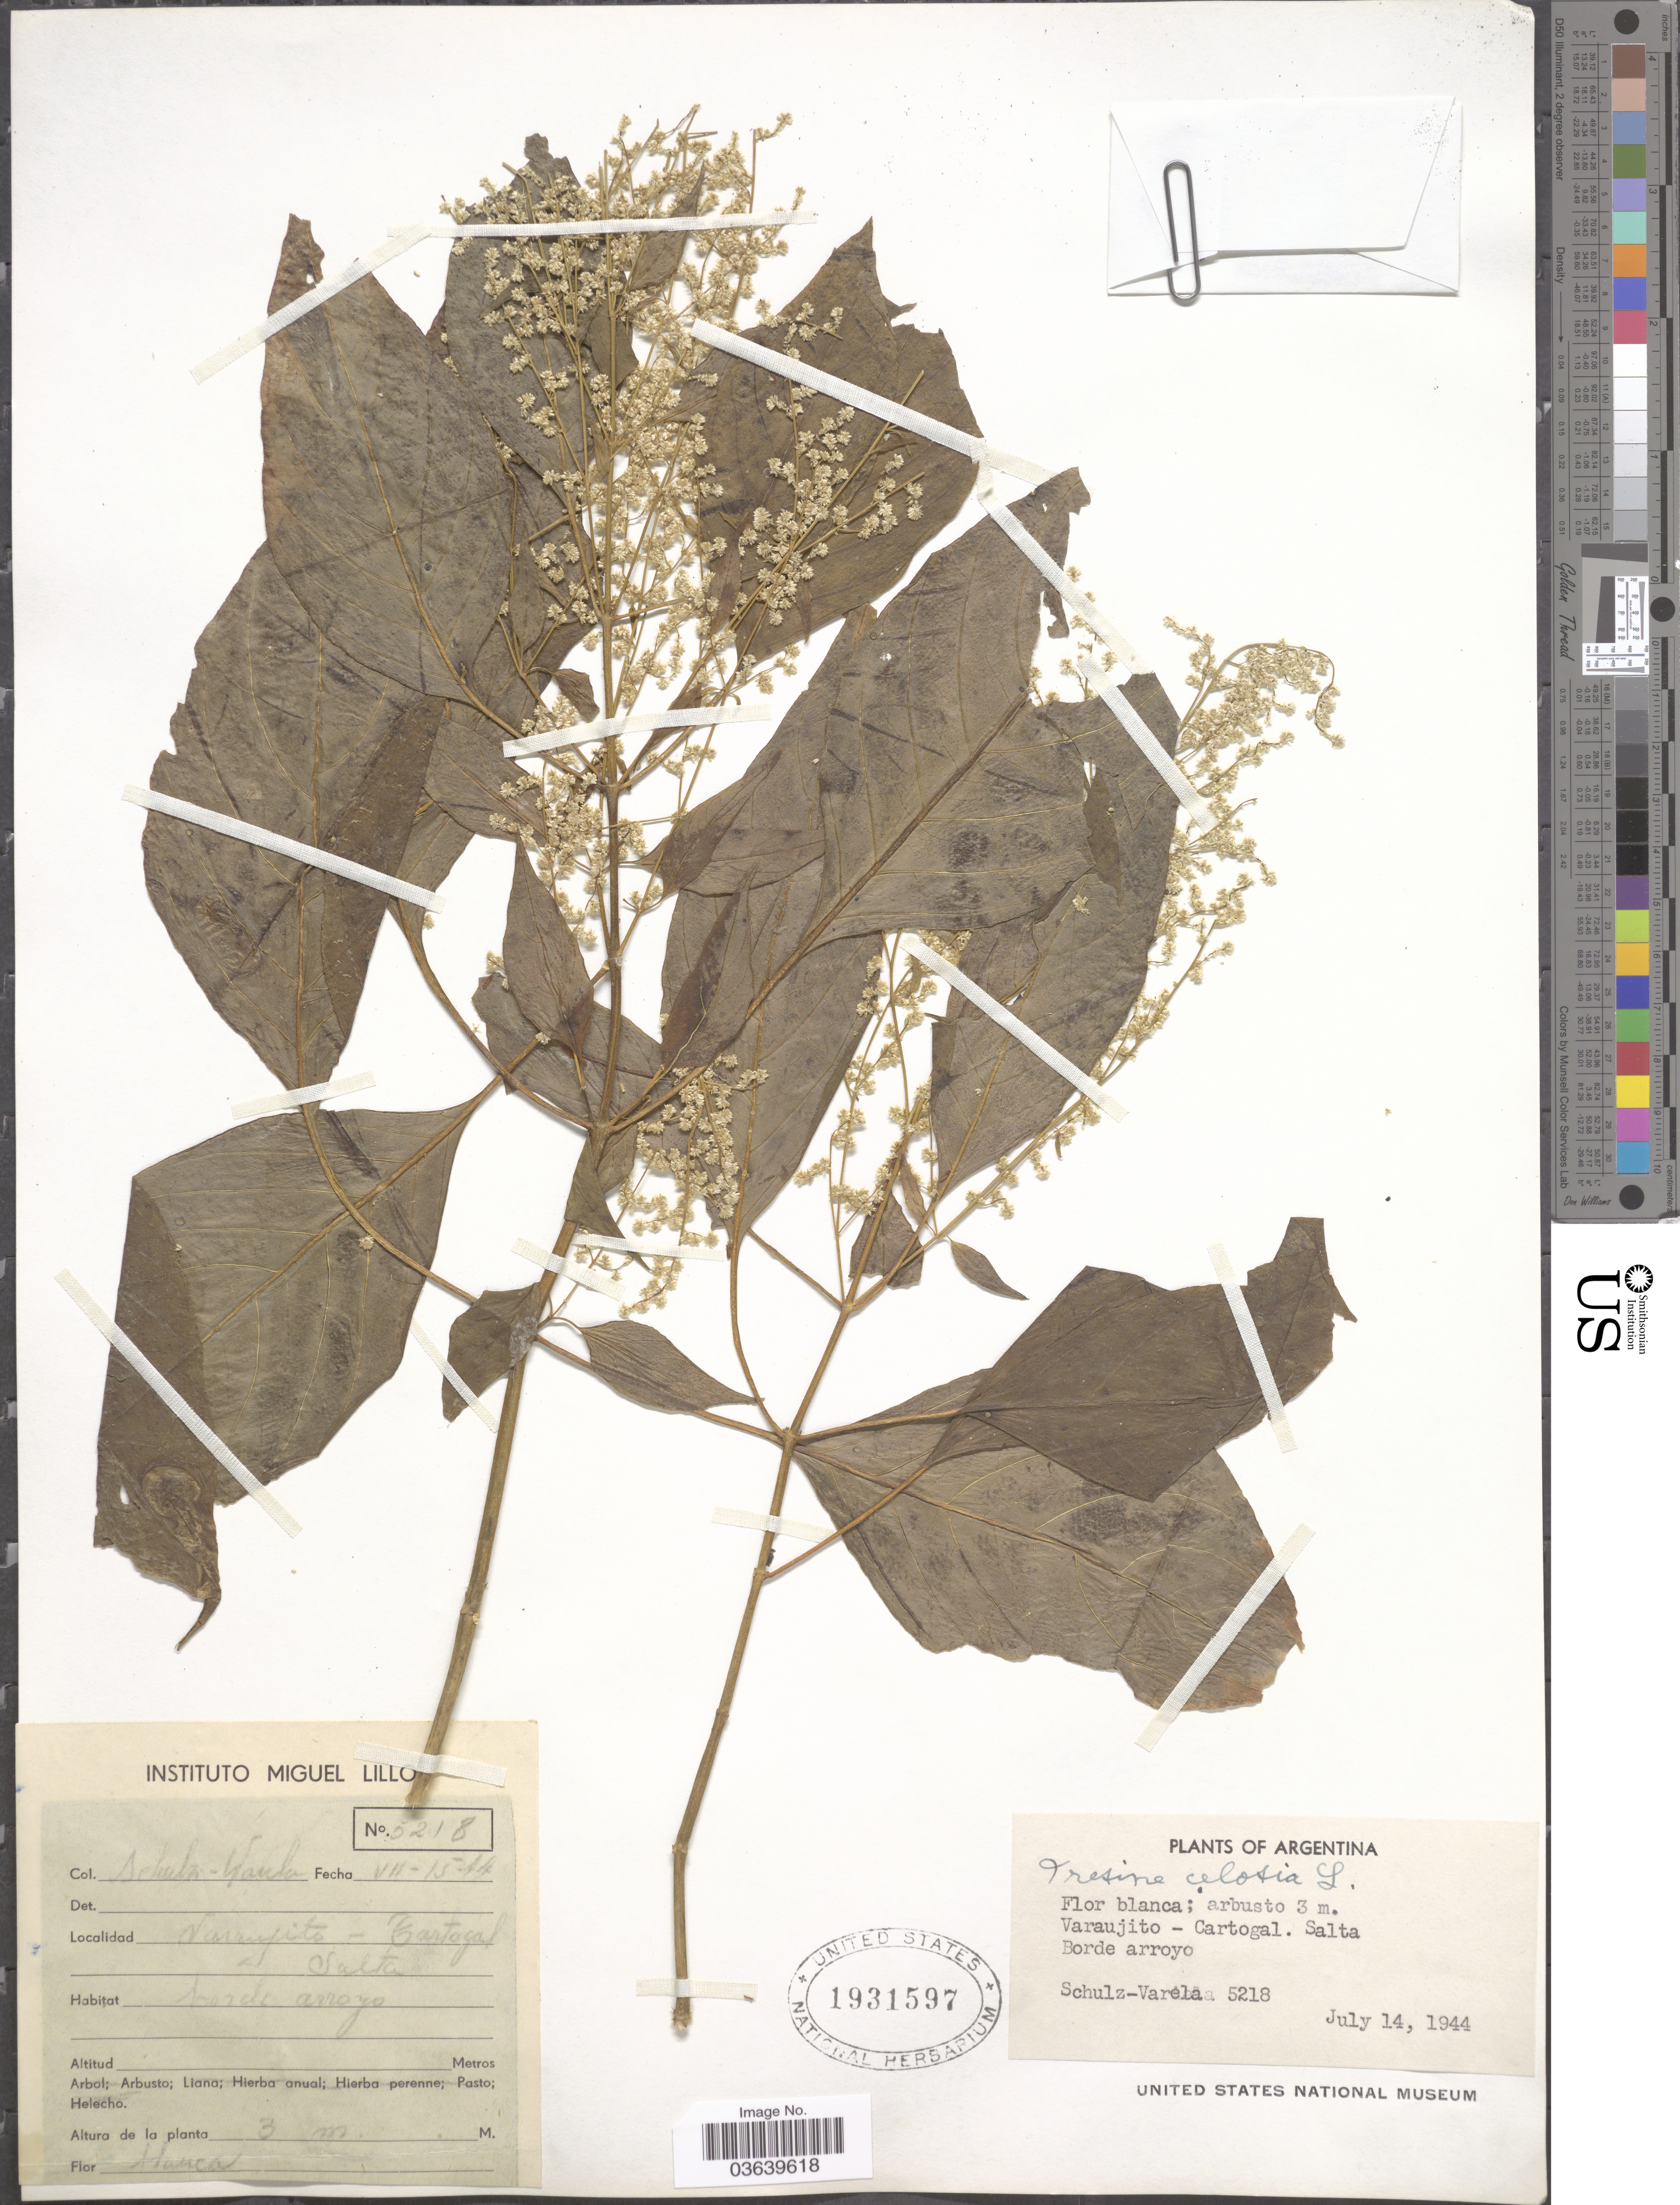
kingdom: Plantae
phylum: Tracheophyta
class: Magnoliopsida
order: Caryophyllales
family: Amaranthaceae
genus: Iresine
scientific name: Iresine diffusa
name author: Humb. & Bonpl. ex Willd.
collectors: Schulz-Varela, --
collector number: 5218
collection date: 1944-07-14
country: Argentina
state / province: Salta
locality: Varaujito - Cartogal. Salto, Borde arroyo.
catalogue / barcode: US 1931597